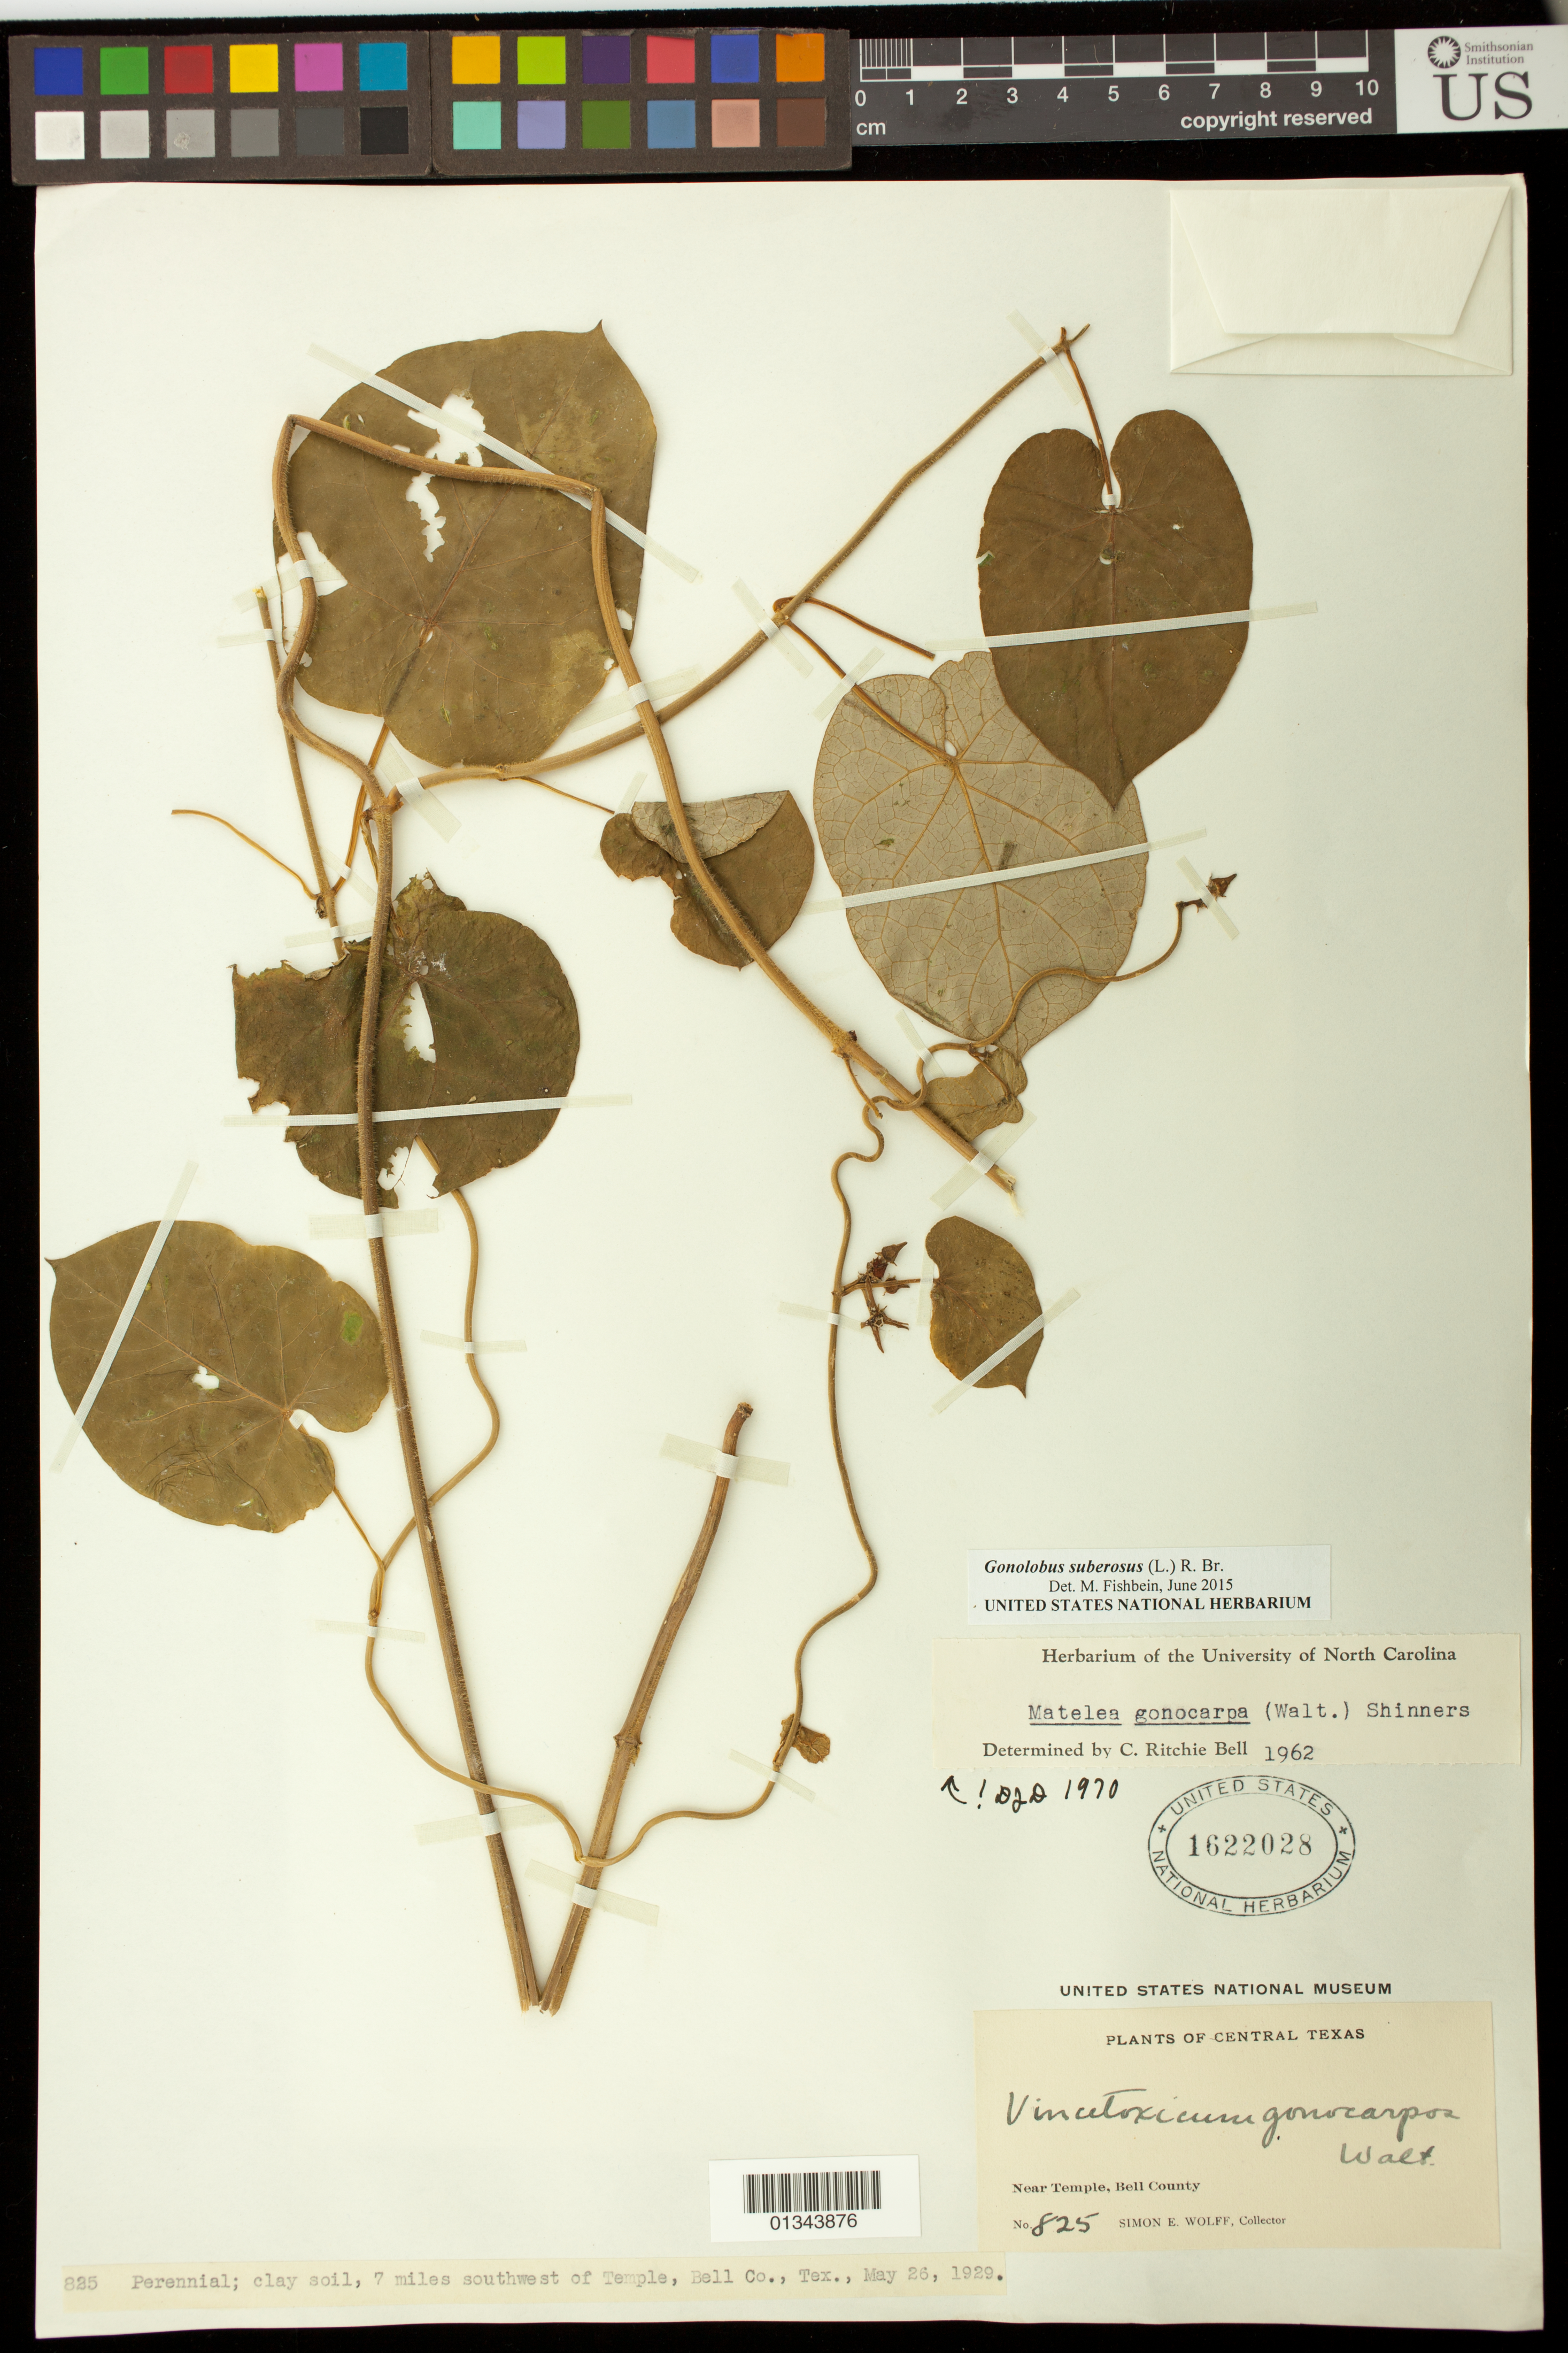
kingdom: Plantae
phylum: Tracheophyta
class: Magnoliopsida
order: Gentianales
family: Apocynaceae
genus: Gonolobus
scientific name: Gonolobus suberosus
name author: (L.) R. Br.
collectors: S. E. Wolff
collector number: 825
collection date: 1929-05-26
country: United States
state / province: Texas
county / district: Bell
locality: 7 miles southwest of Temple.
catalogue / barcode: US 1622028